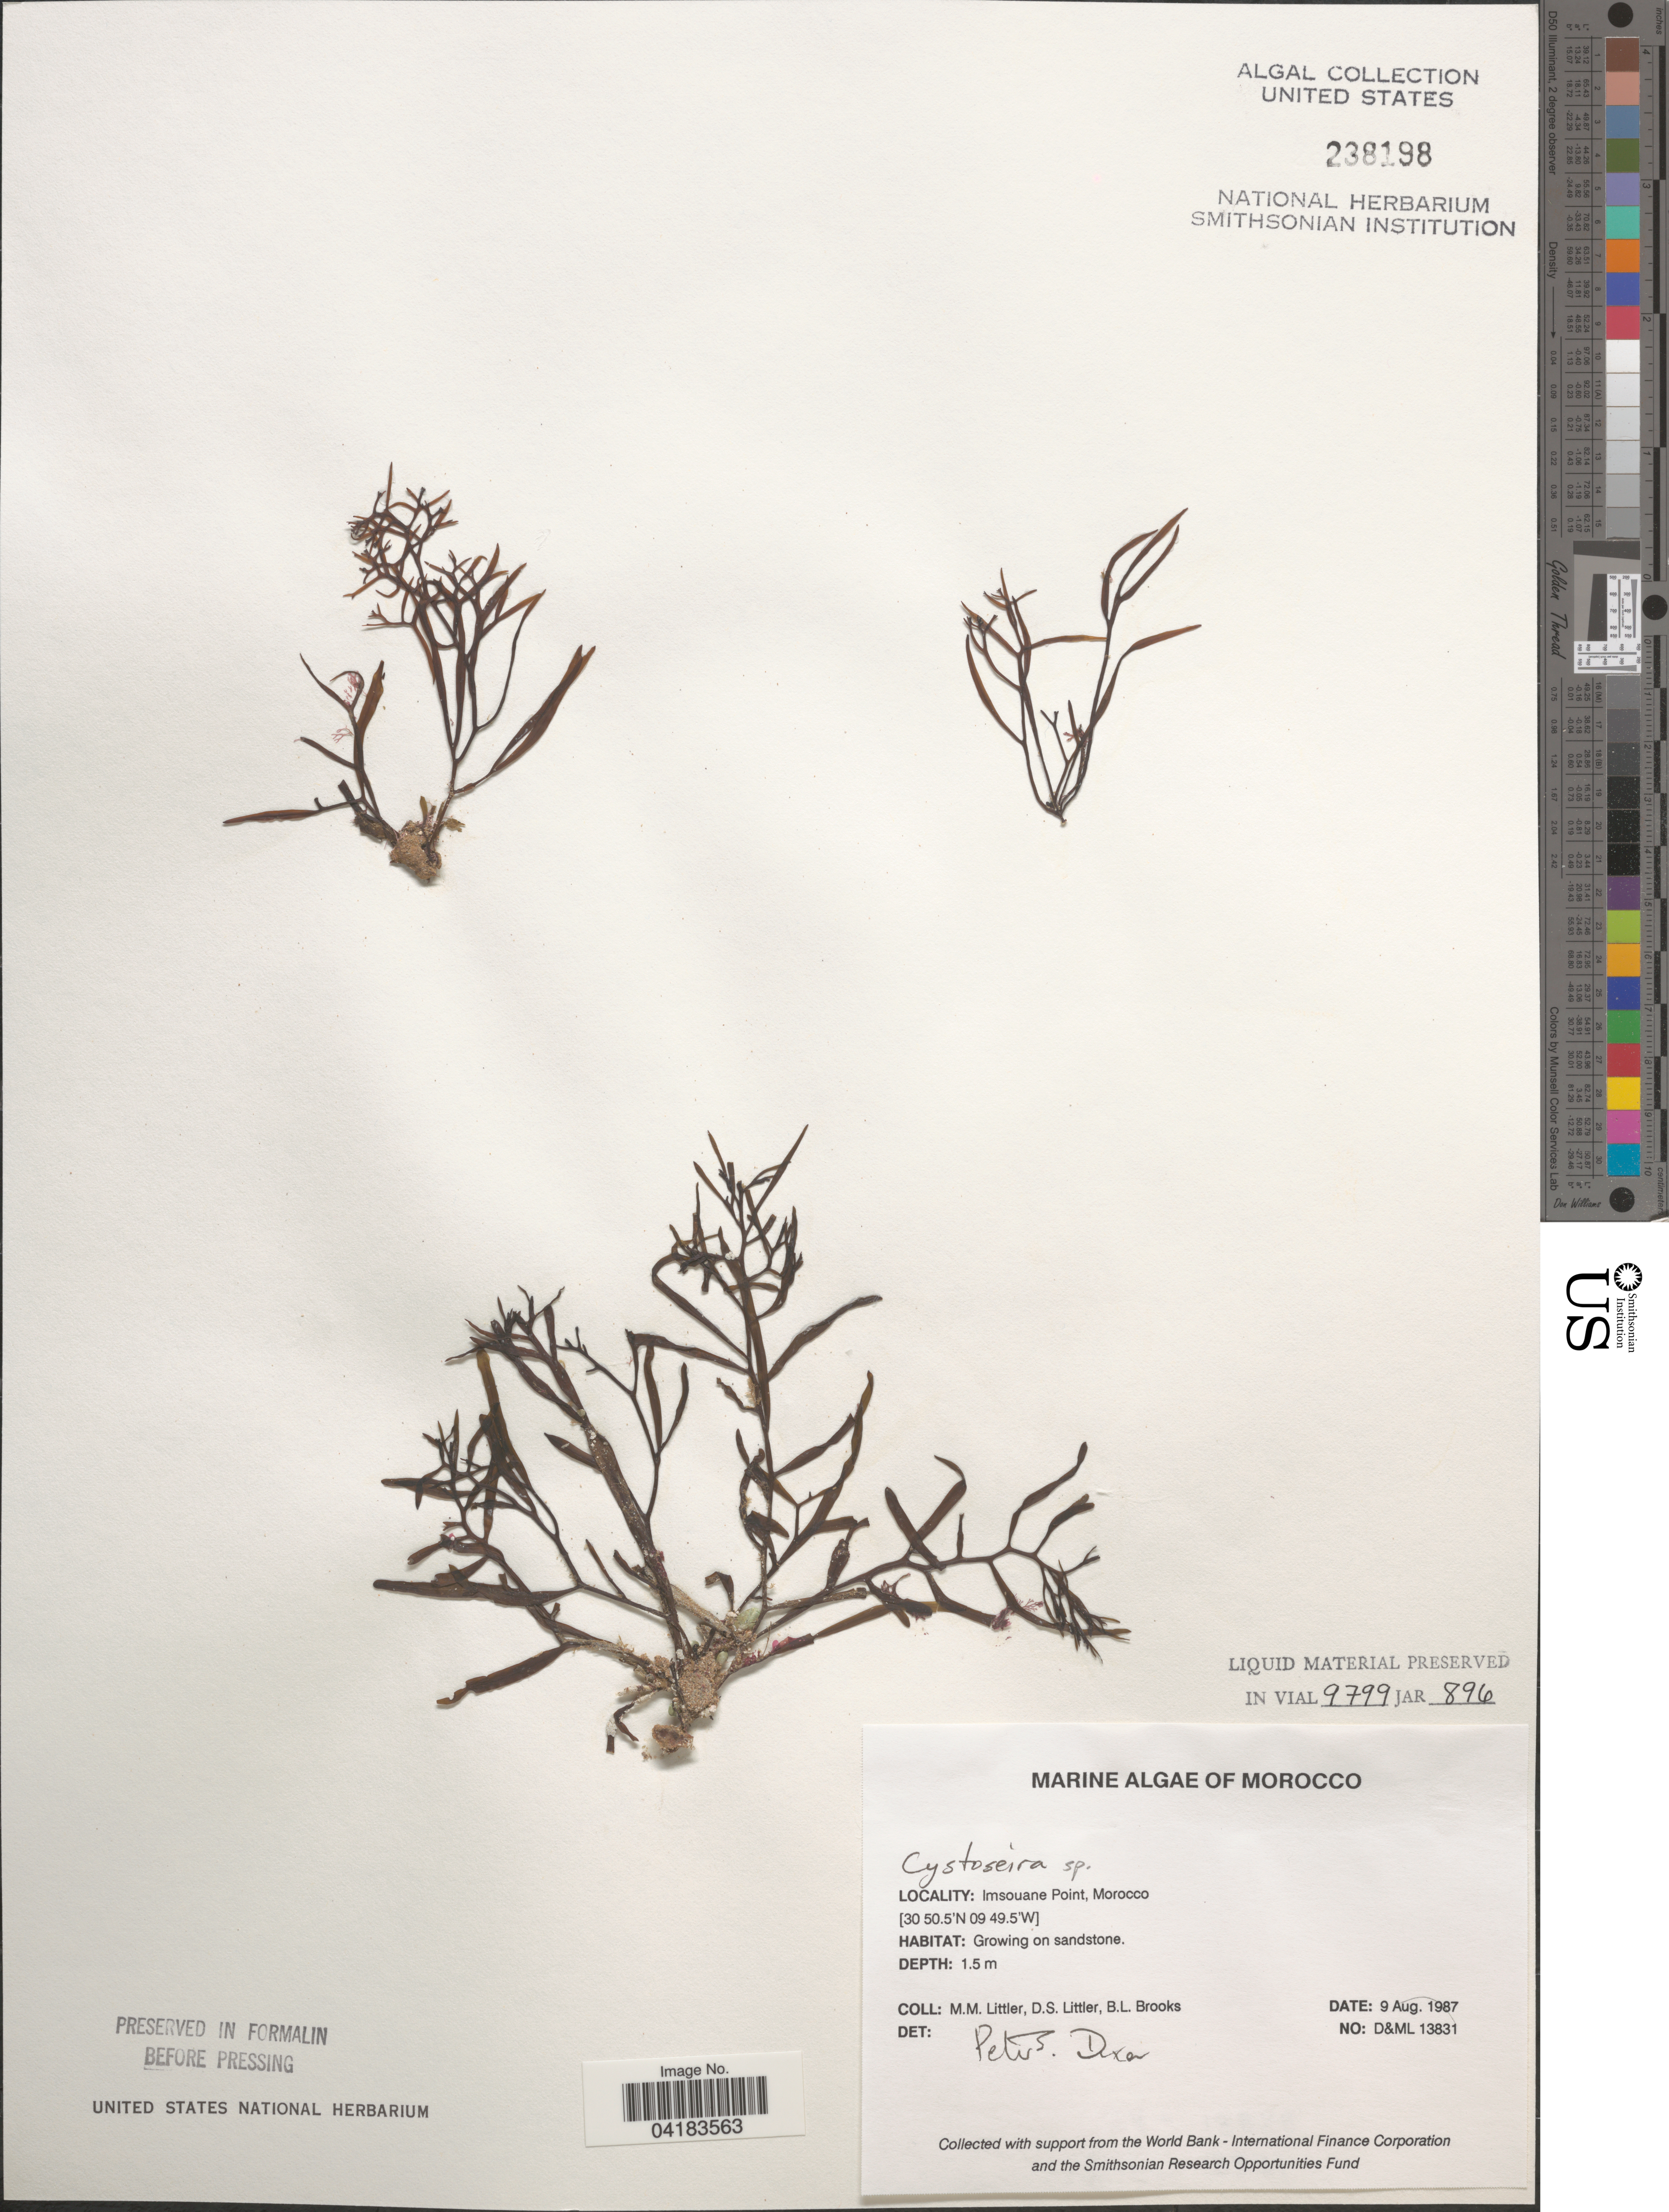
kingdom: Chromista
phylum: Ochrophyta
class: Phaeophyceae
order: Fucales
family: Sargassaceae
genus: Cystoseira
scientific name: Cystoseira sp.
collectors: D. S. Littler & B. Brooks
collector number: D&ML13831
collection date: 1987-08-09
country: Morocco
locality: Imsouane Point.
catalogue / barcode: US 238198